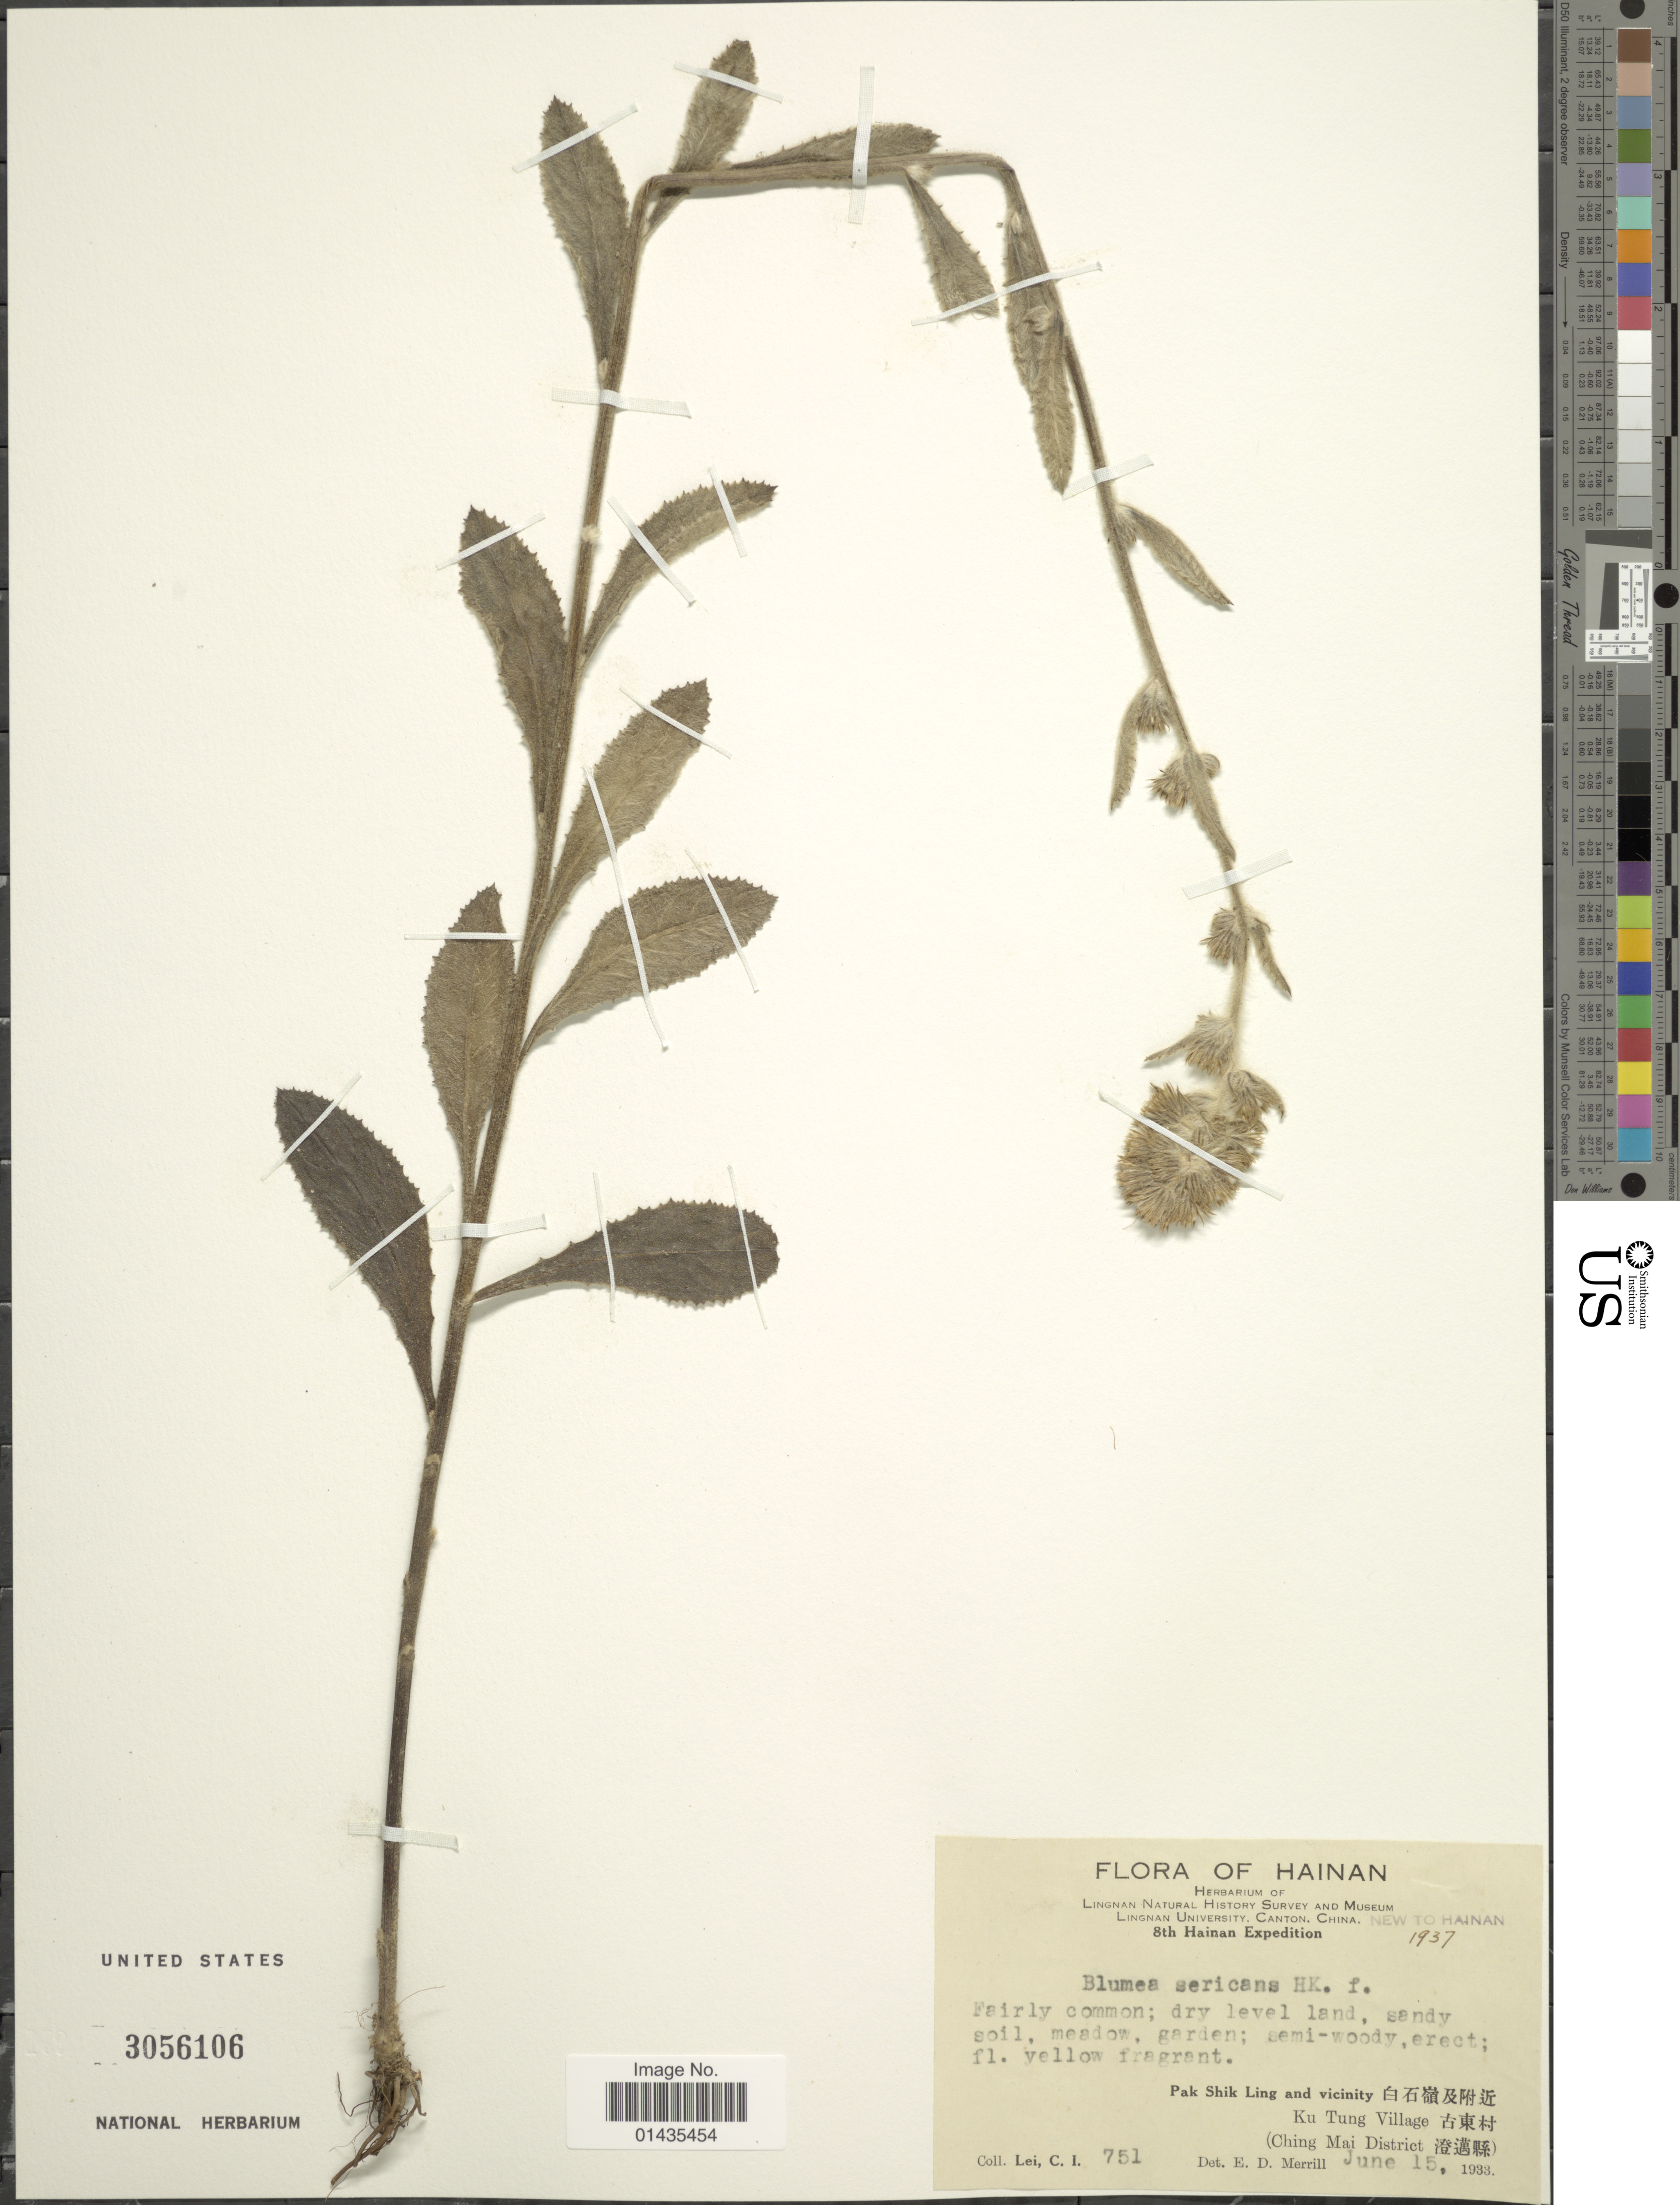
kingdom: Plantae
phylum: Tracheophyta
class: Magnoliopsida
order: Asterales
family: Asteraceae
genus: Blumea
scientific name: Blumea sericans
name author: (Kurz) Hook. f.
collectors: C. I. Lei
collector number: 751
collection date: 1933-06-15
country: China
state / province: Hainan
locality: Pak Shik Ling and vicinity, Ku Tung Village (Ching Mai District)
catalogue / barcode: US 3056106